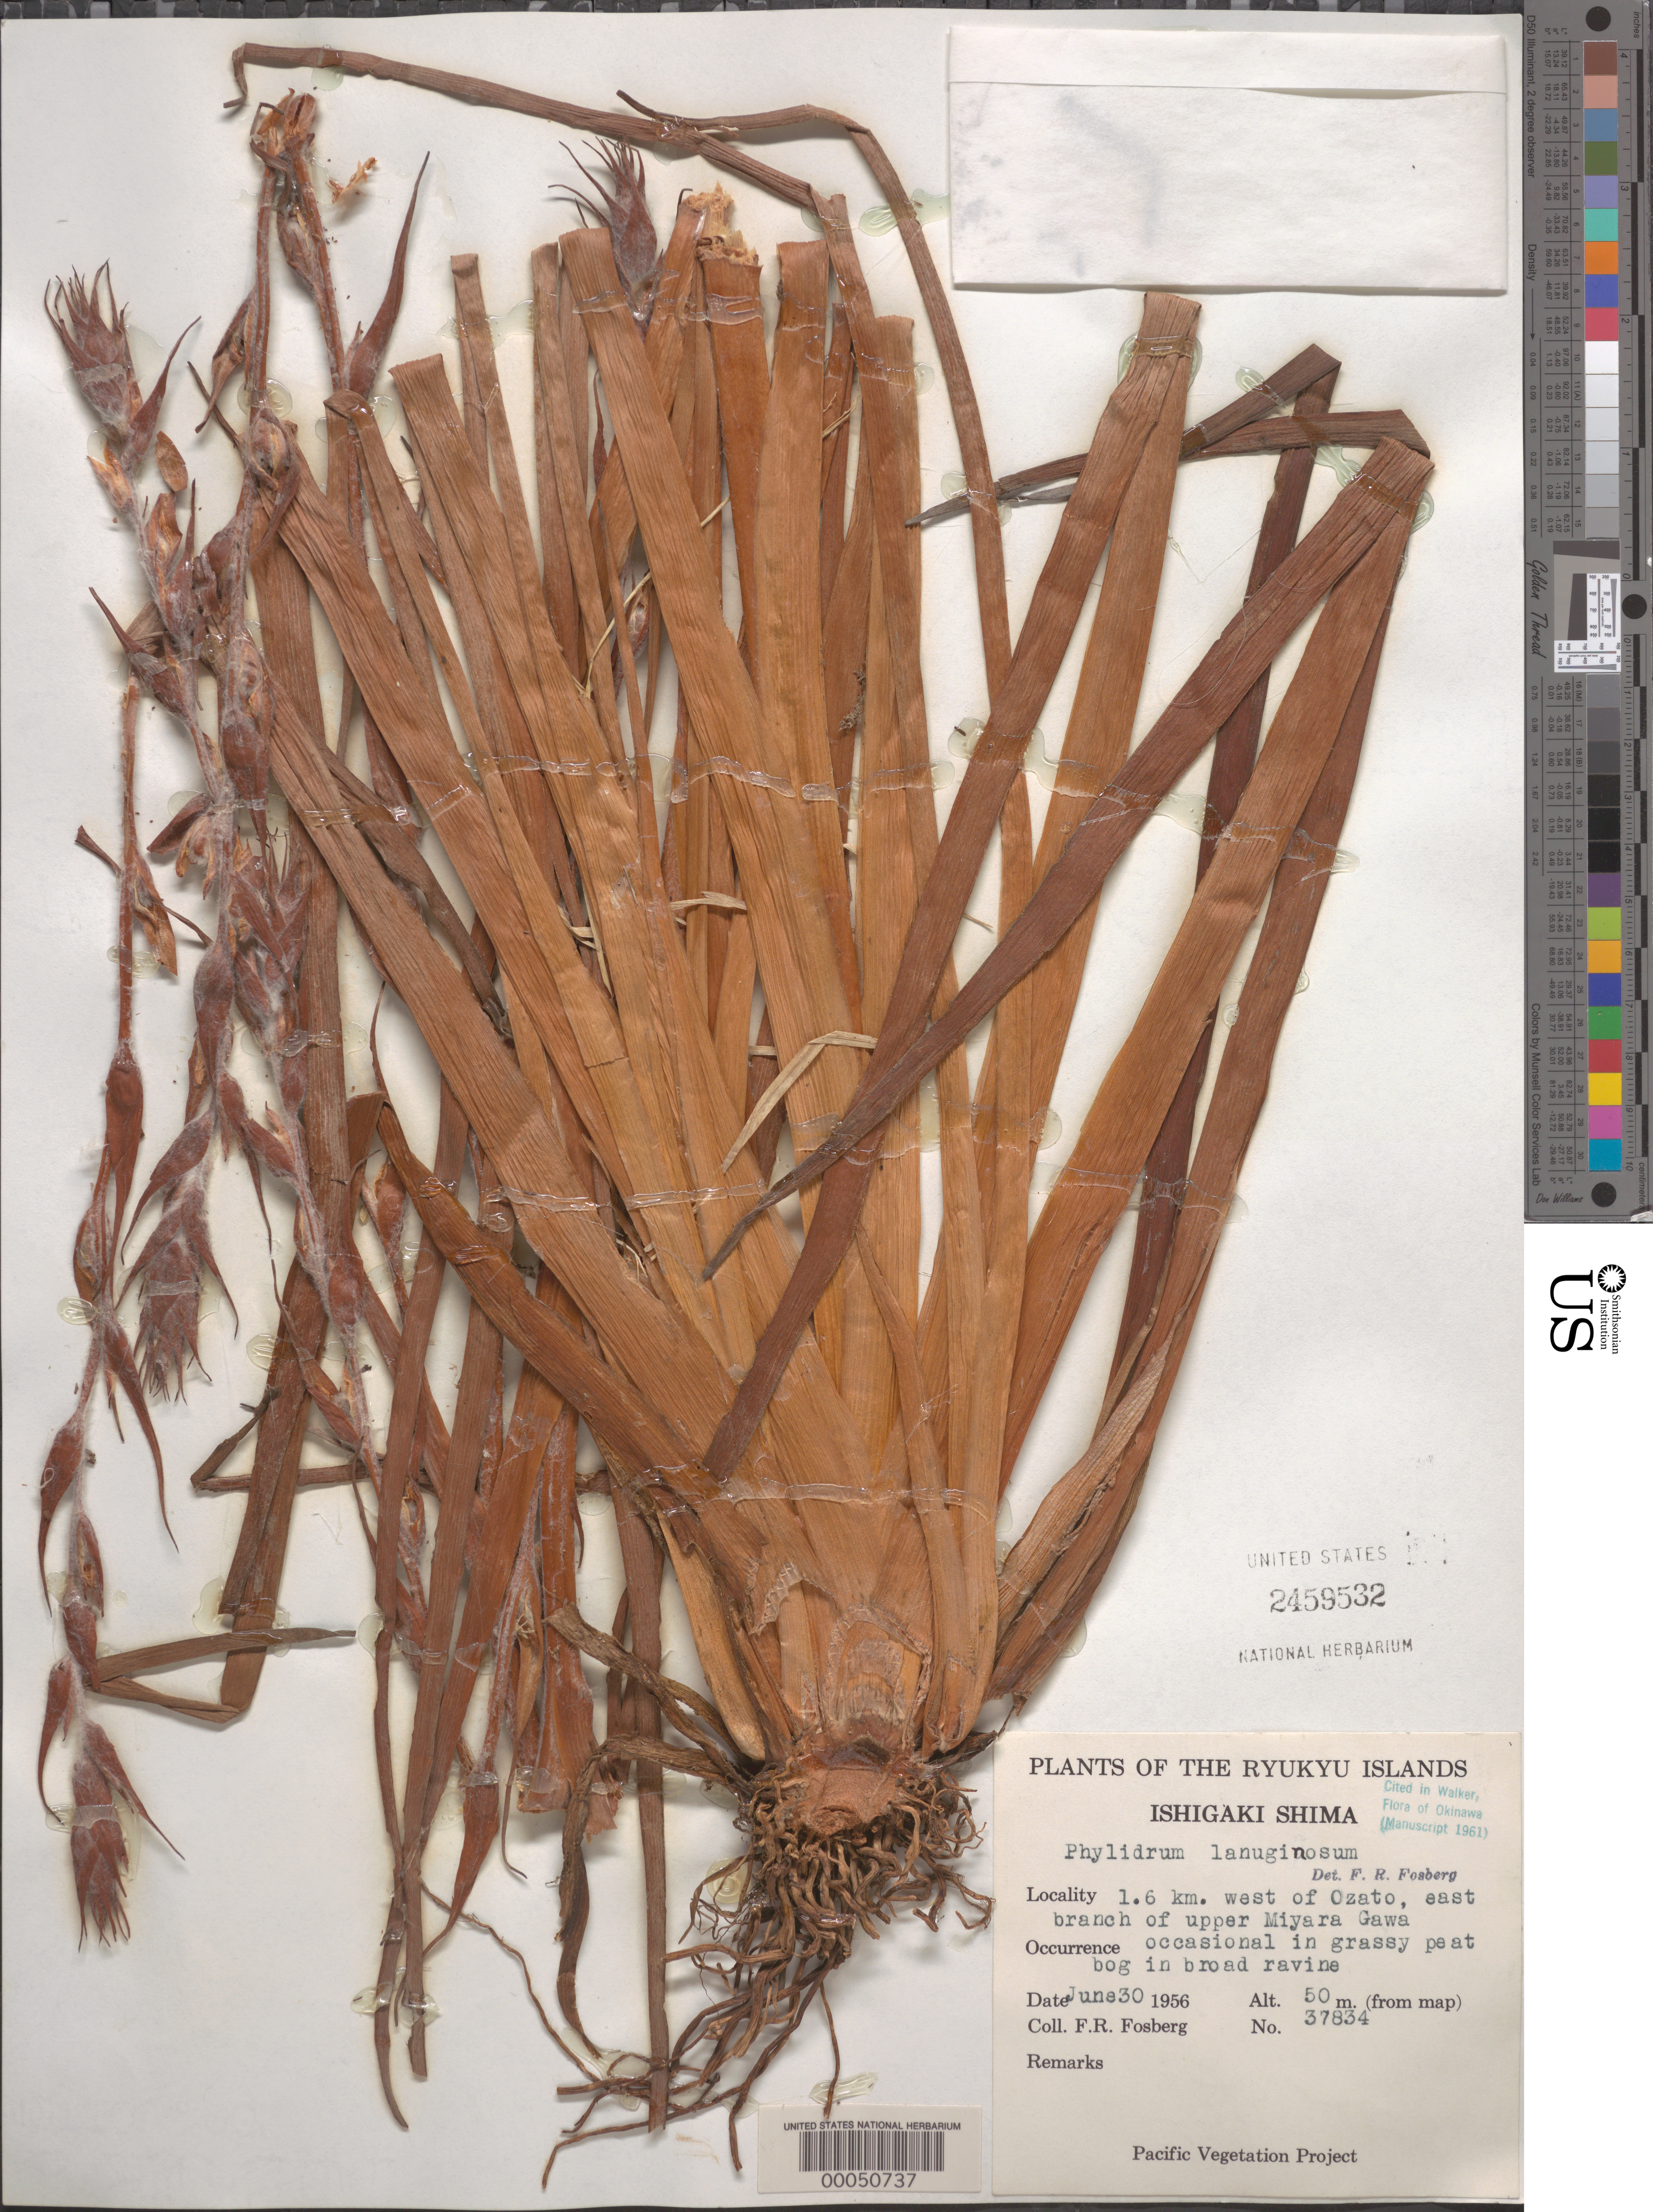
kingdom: Plantae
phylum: Tracheophyta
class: Liliopsida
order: Commelinales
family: Philydraceae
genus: Philydrum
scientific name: Philydrum lanuginosum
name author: Banks & Sol. ex Gaertn.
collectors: F. R. Fosberg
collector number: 37834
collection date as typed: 30 Jun 1956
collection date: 1956-06-30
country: Japan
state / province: Okinawa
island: Ishigaki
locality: W of ozato [Sakishima Is.]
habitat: Grassy peat bog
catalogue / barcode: US 2459532